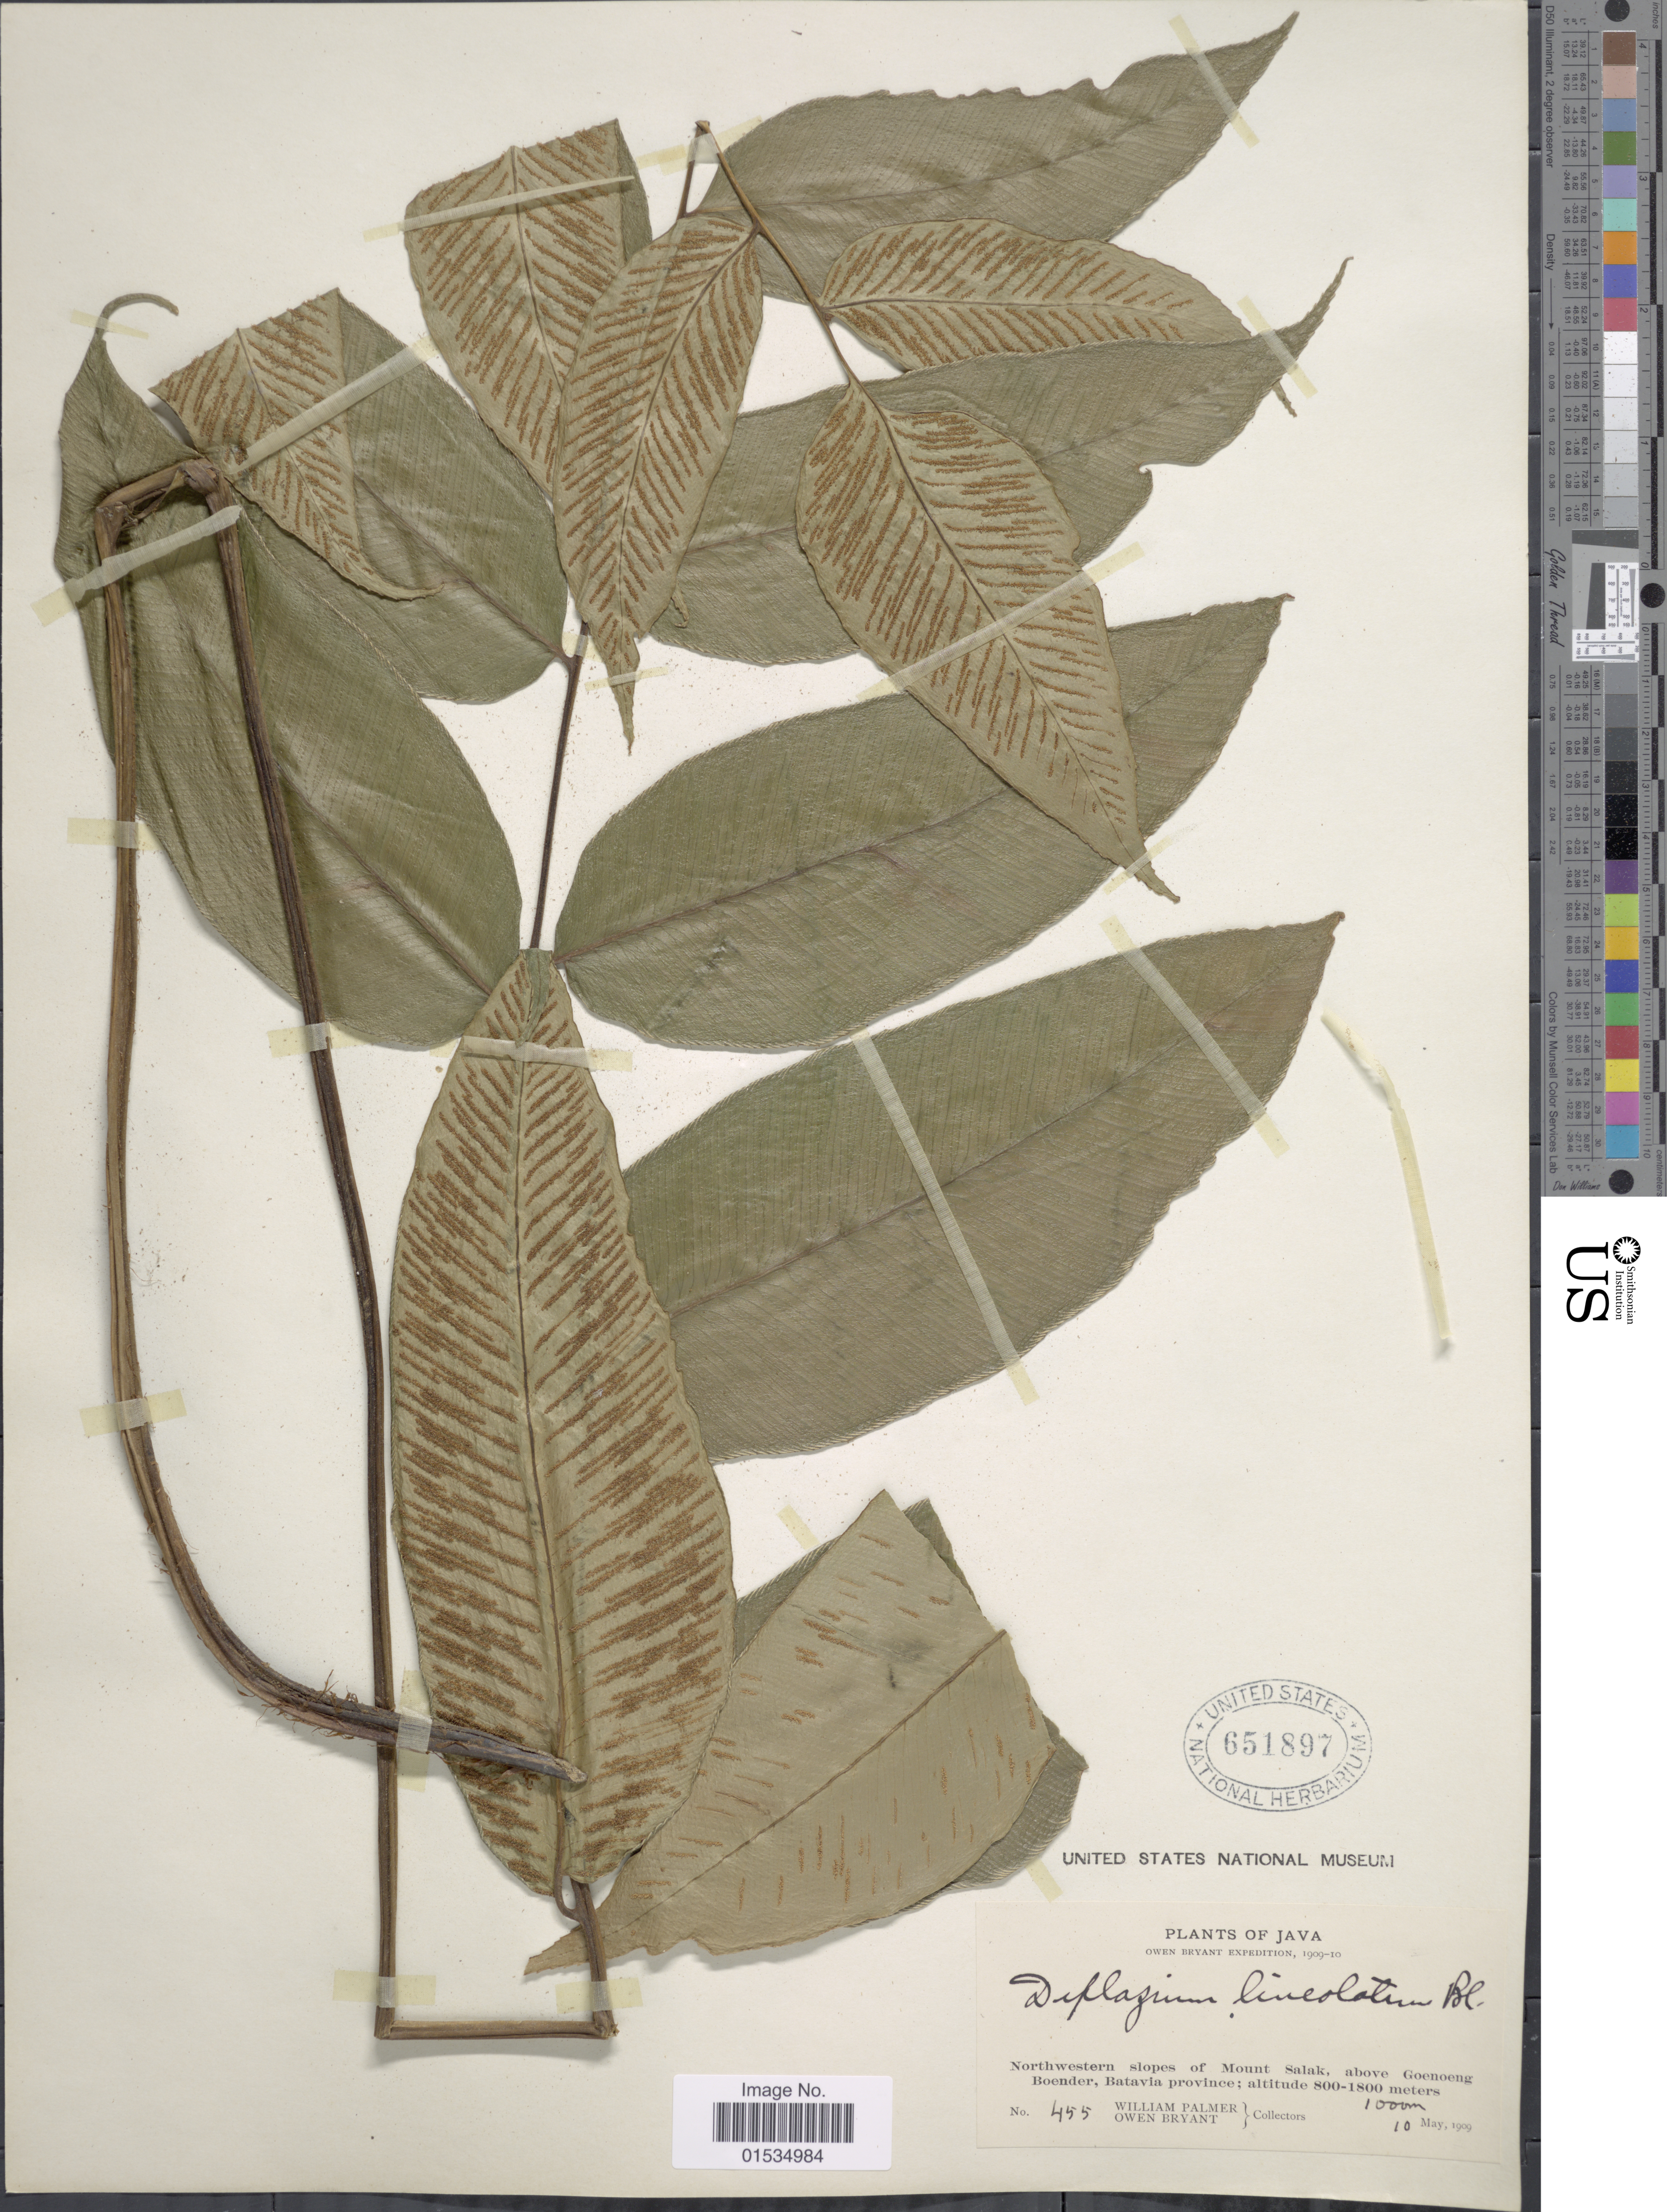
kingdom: Plantae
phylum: Tracheophyta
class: Polypodiopsida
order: Polypodiales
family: Athyriaceae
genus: Diplazium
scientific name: Diplazium fraxinifolium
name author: C. Presl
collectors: W. Palmer & O. Bryant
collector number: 455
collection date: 1909-05-10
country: Indonesia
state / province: Java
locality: Northwestern slopes of Mount Salak, above Goenoeng Boender, Batavia Province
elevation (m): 1000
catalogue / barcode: US 651897